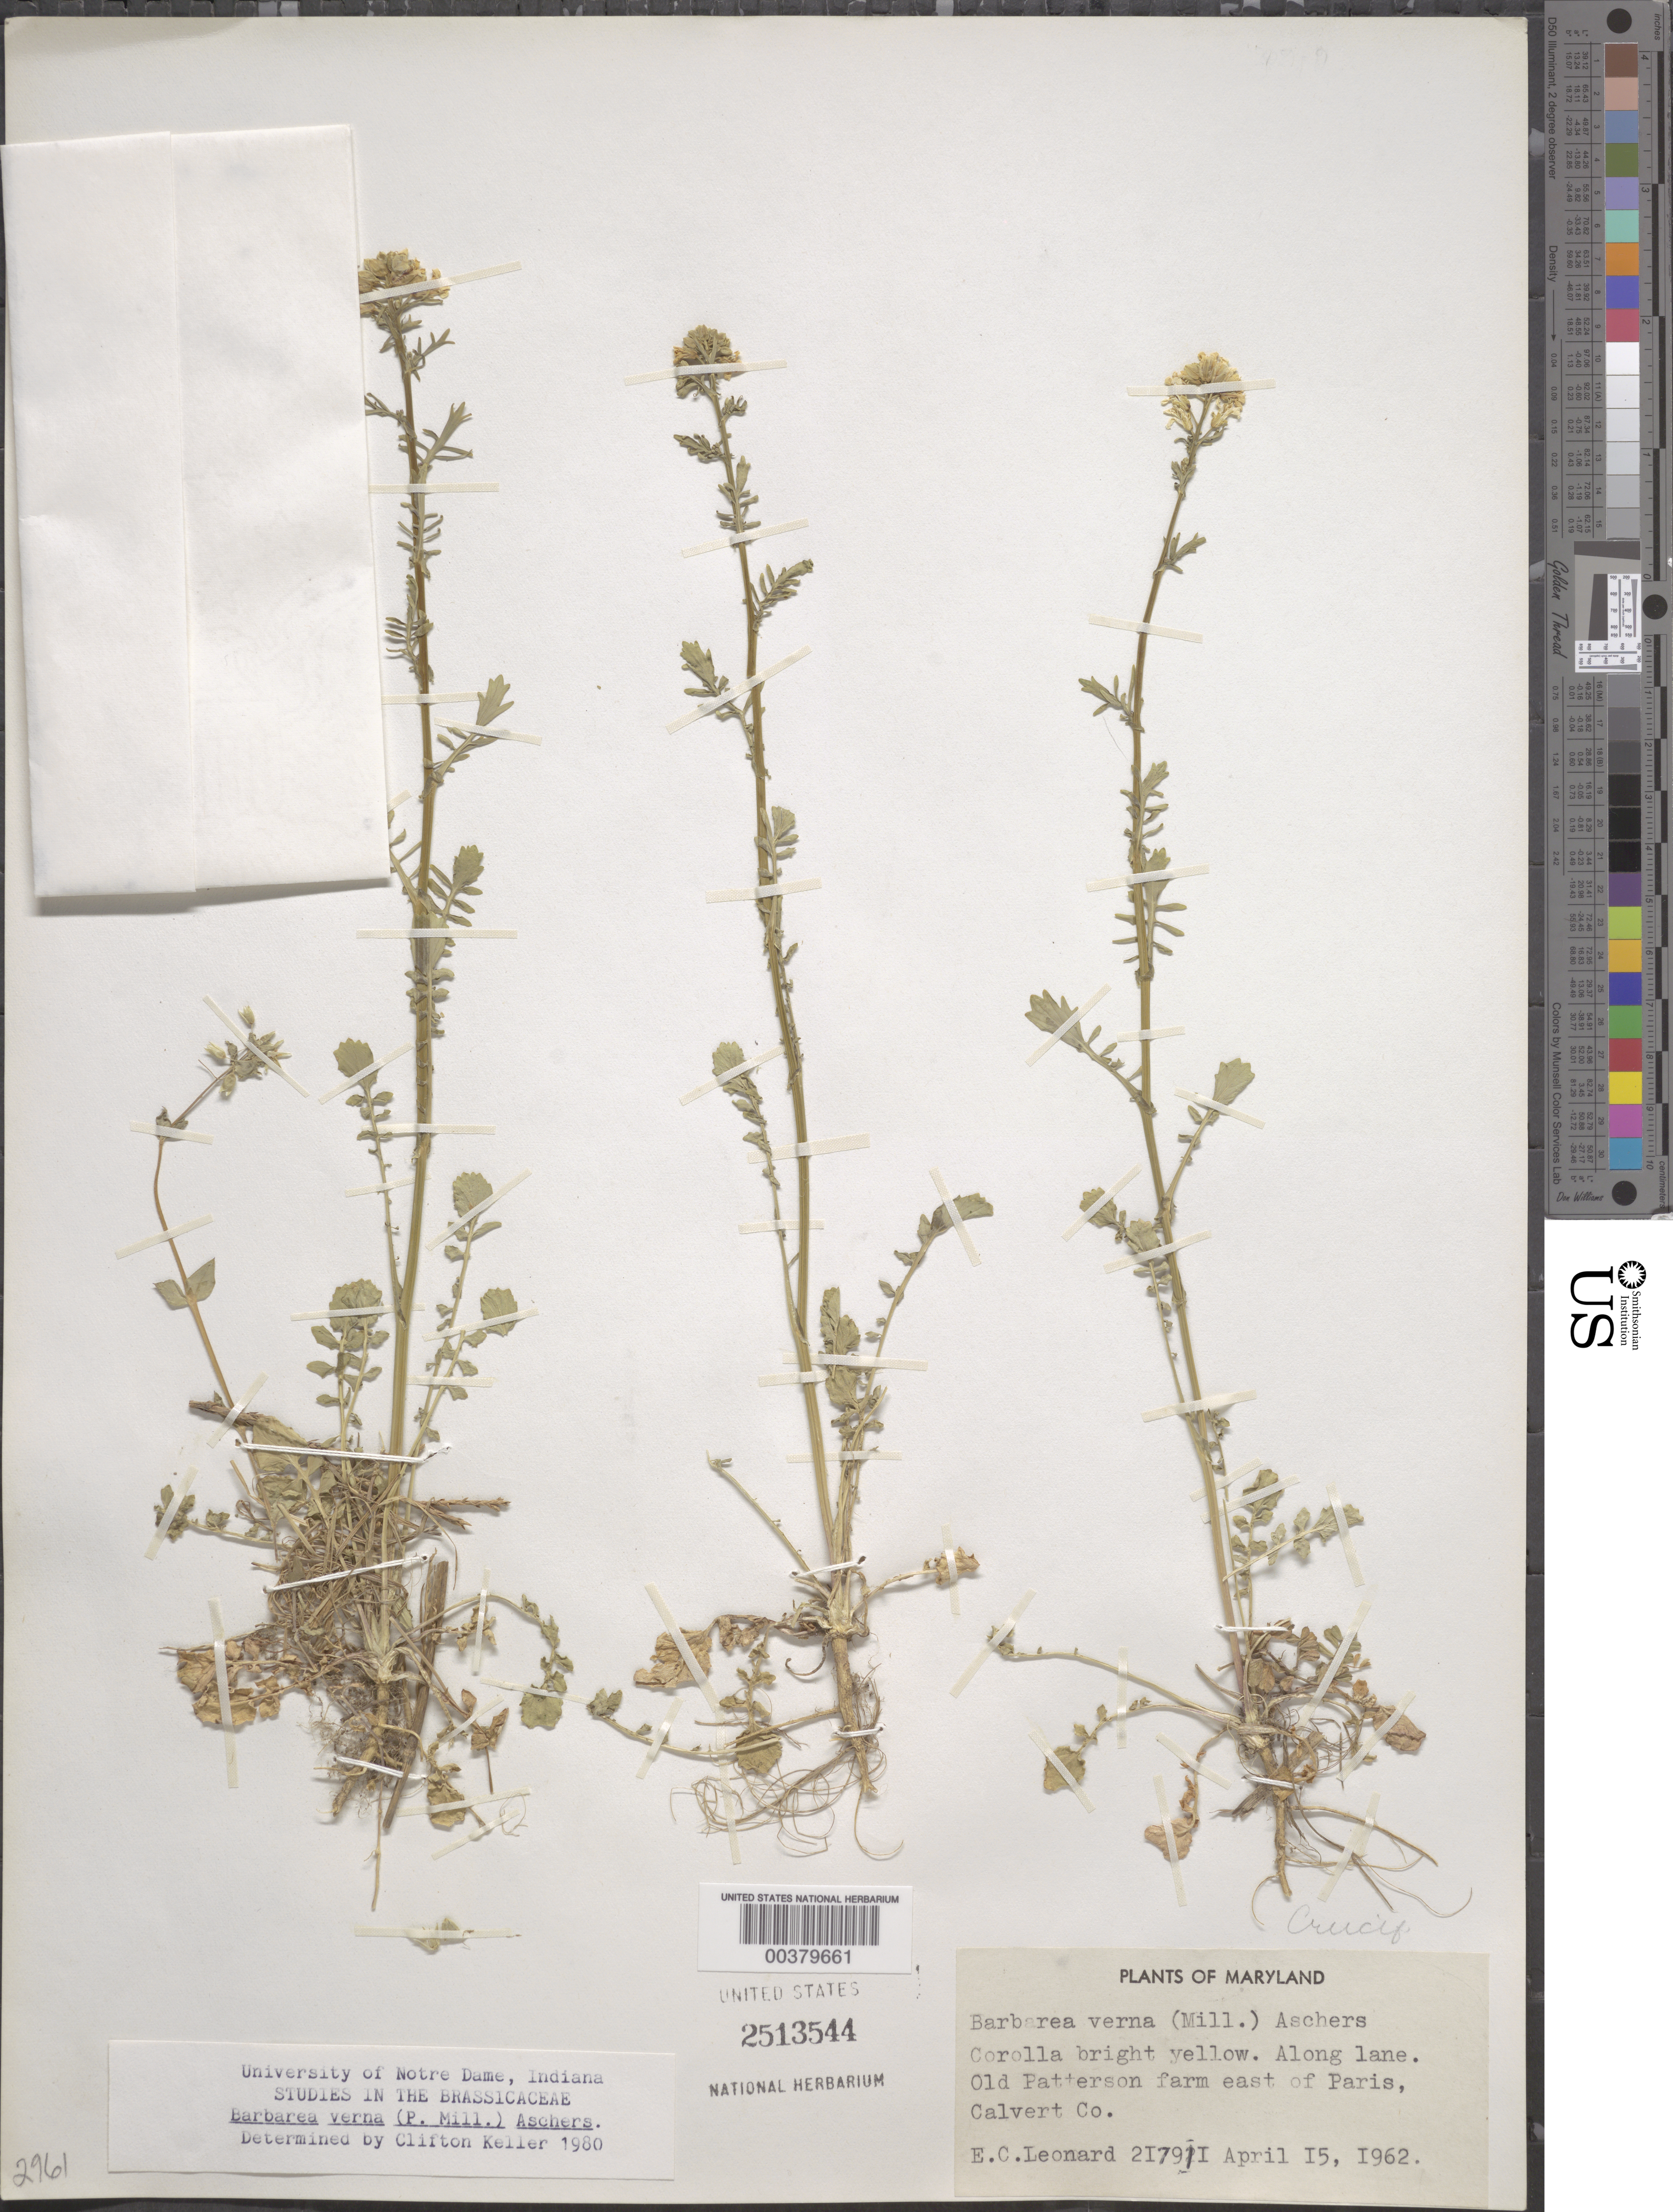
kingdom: Plantae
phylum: Tracheophyta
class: Magnoliopsida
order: Brassicales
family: Brassicaceae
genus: Barbarea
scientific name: Barbarea verna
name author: (Mill.) Asch.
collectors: E. C. Leonard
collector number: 217911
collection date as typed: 15 Apr 1962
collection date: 1962-04-15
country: United States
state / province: Maryland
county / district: Calvert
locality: East of Paris, Old Patterson Farm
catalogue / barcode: US 2513544